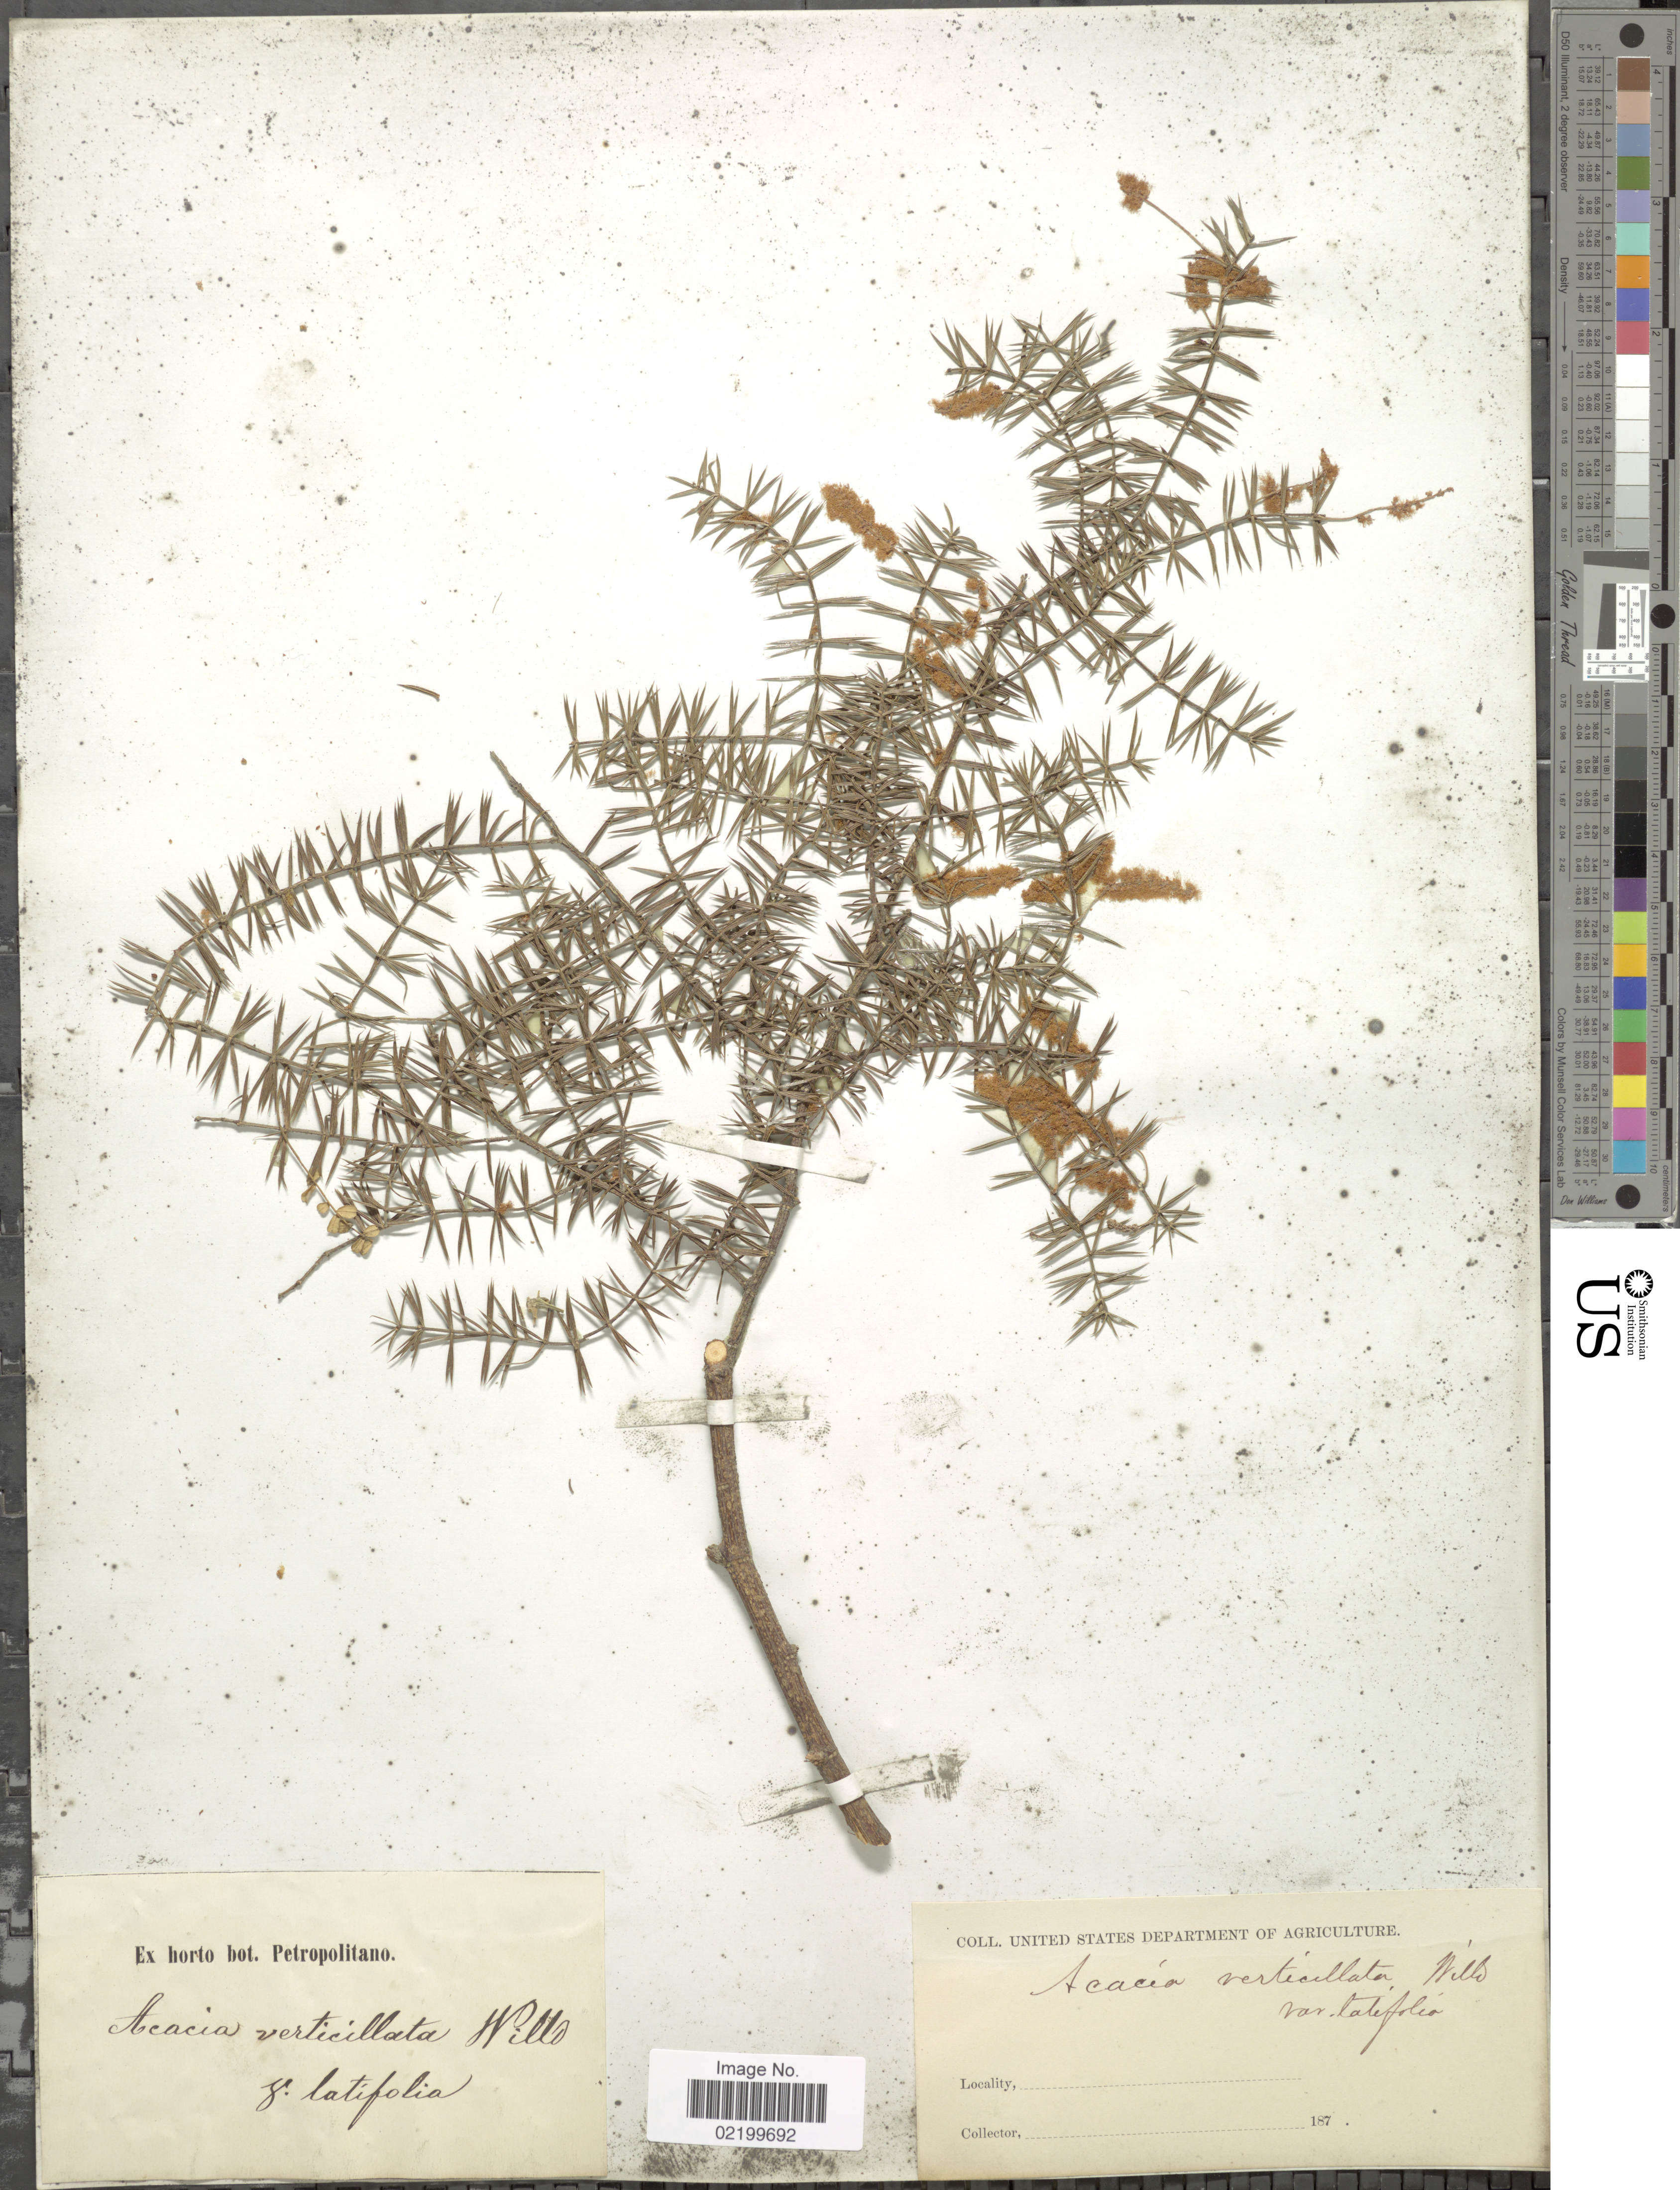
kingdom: Plantae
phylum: Tracheophyta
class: Magnoliopsida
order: Fabales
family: Fabaceae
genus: Acacia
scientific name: Acacia verticillata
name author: (L'Hér.) Willd.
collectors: ex Horto Bot. Petropolitano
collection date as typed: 187